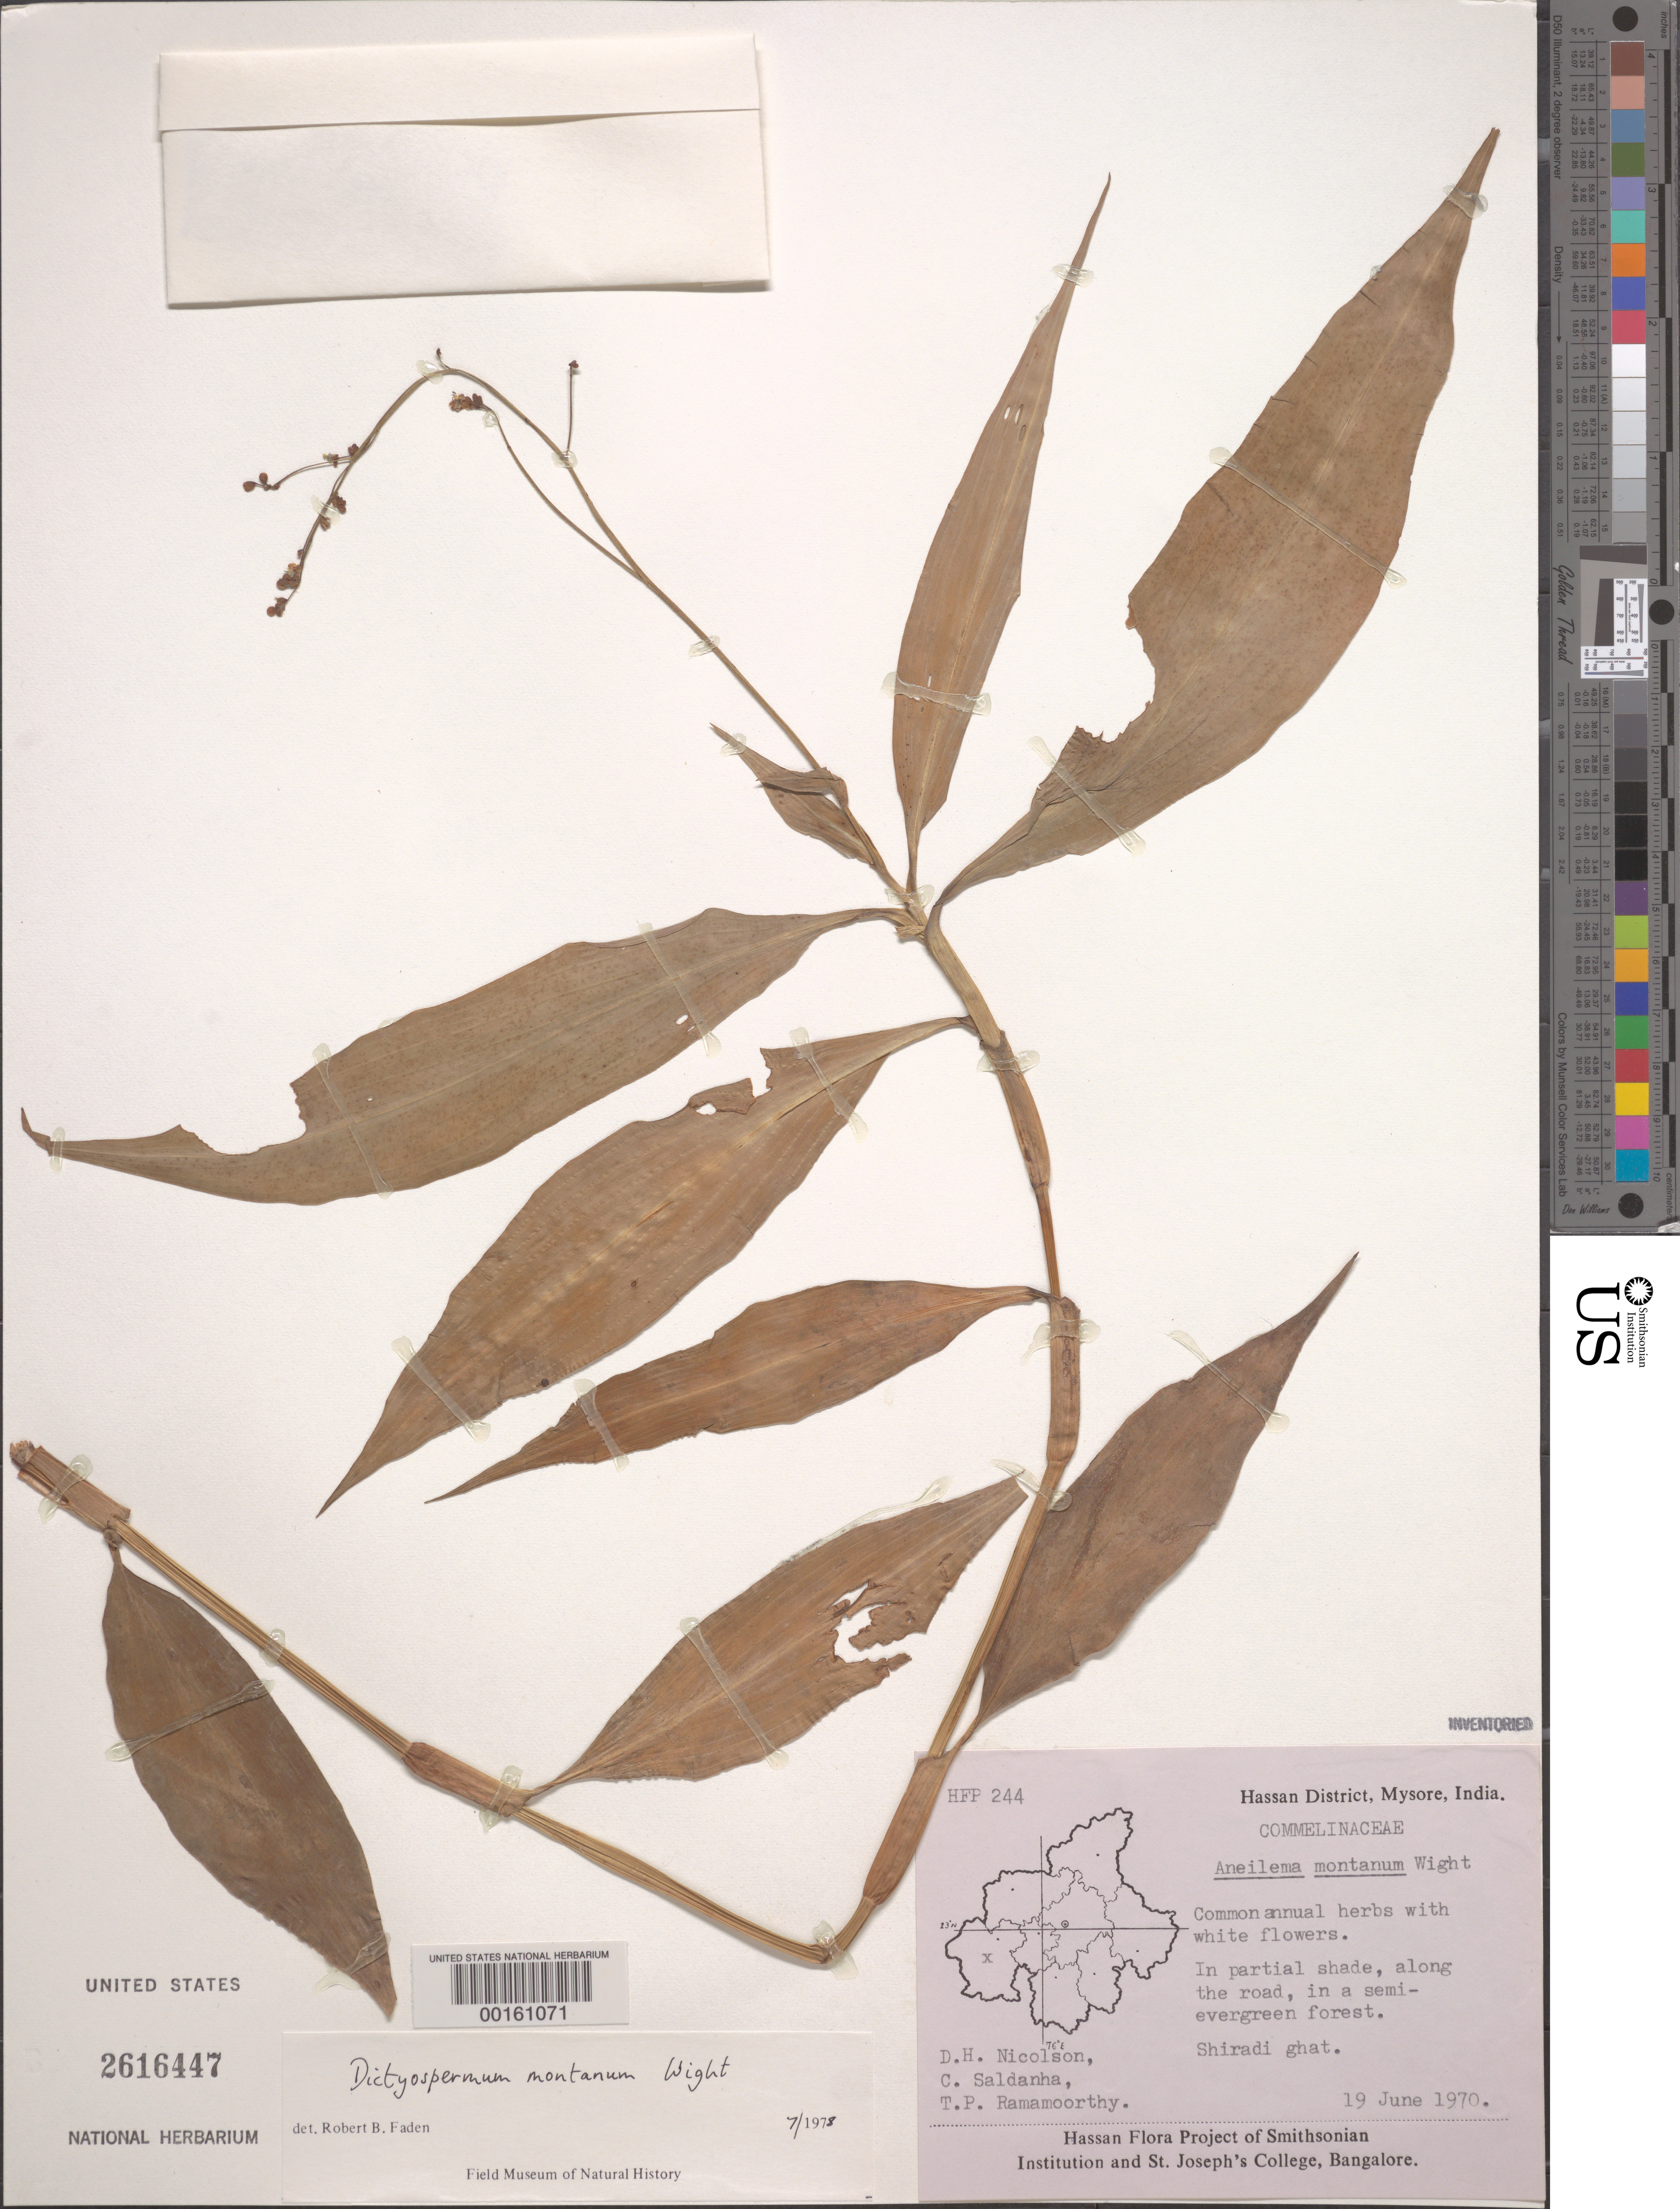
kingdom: Plantae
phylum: Tracheophyta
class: Liliopsida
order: Commelinales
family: Commelinaceae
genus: Dictyospermum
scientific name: Dictyospermum montanum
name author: Wight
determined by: Faden, Robert B., (US), Smithsonian Institution - National Museum of Natural History (UNITED STATES)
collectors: D. H. Nicolson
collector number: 244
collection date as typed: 19 Jun 1970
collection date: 1970-06-19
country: India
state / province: Karnataka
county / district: Hassan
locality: Shiradi ghat, mysore state [mysore state = karnataka.]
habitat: Shaded roadside; semi-evergreen forest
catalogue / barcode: US 2616447